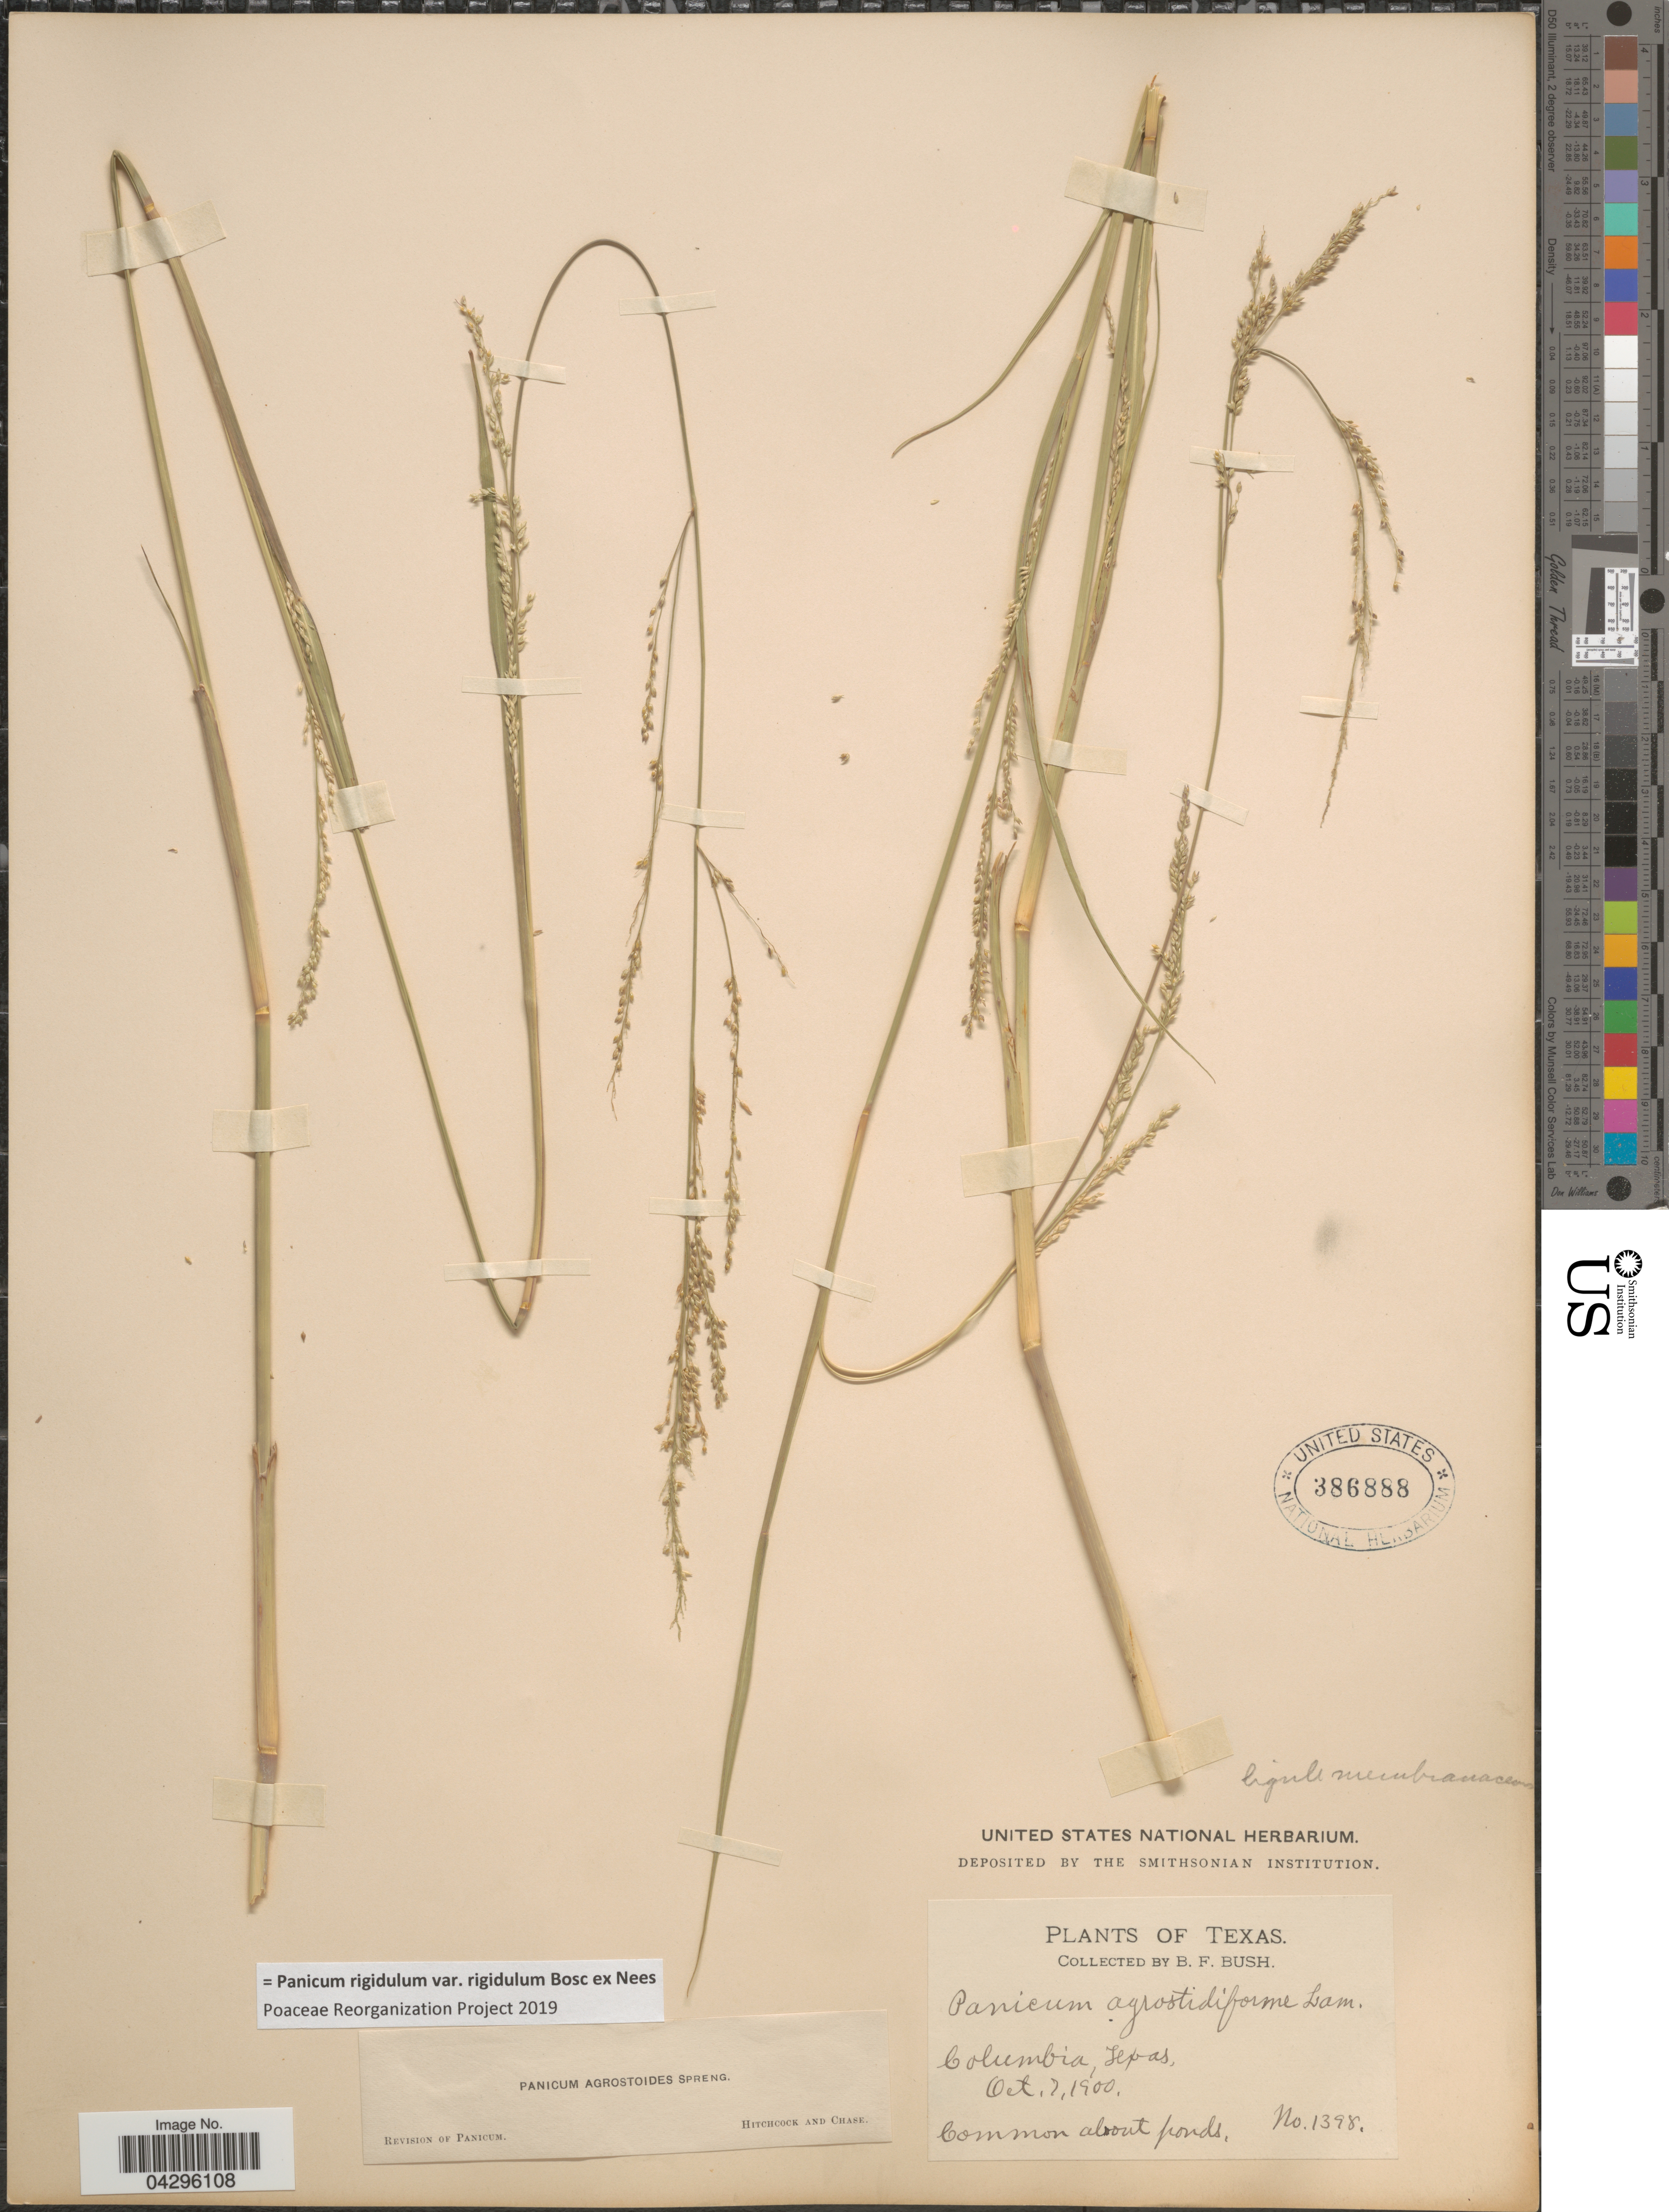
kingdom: Plantae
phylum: Tracheophyta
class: Liliopsida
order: Poales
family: Poaceae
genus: Panicum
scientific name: Panicum rigidulum var. rigidulum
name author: Bosc ex Nees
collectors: B. F. Bush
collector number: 1398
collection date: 1900-10-07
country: United States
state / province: Texas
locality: Columbia. Common about ponds.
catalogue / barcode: US 386888